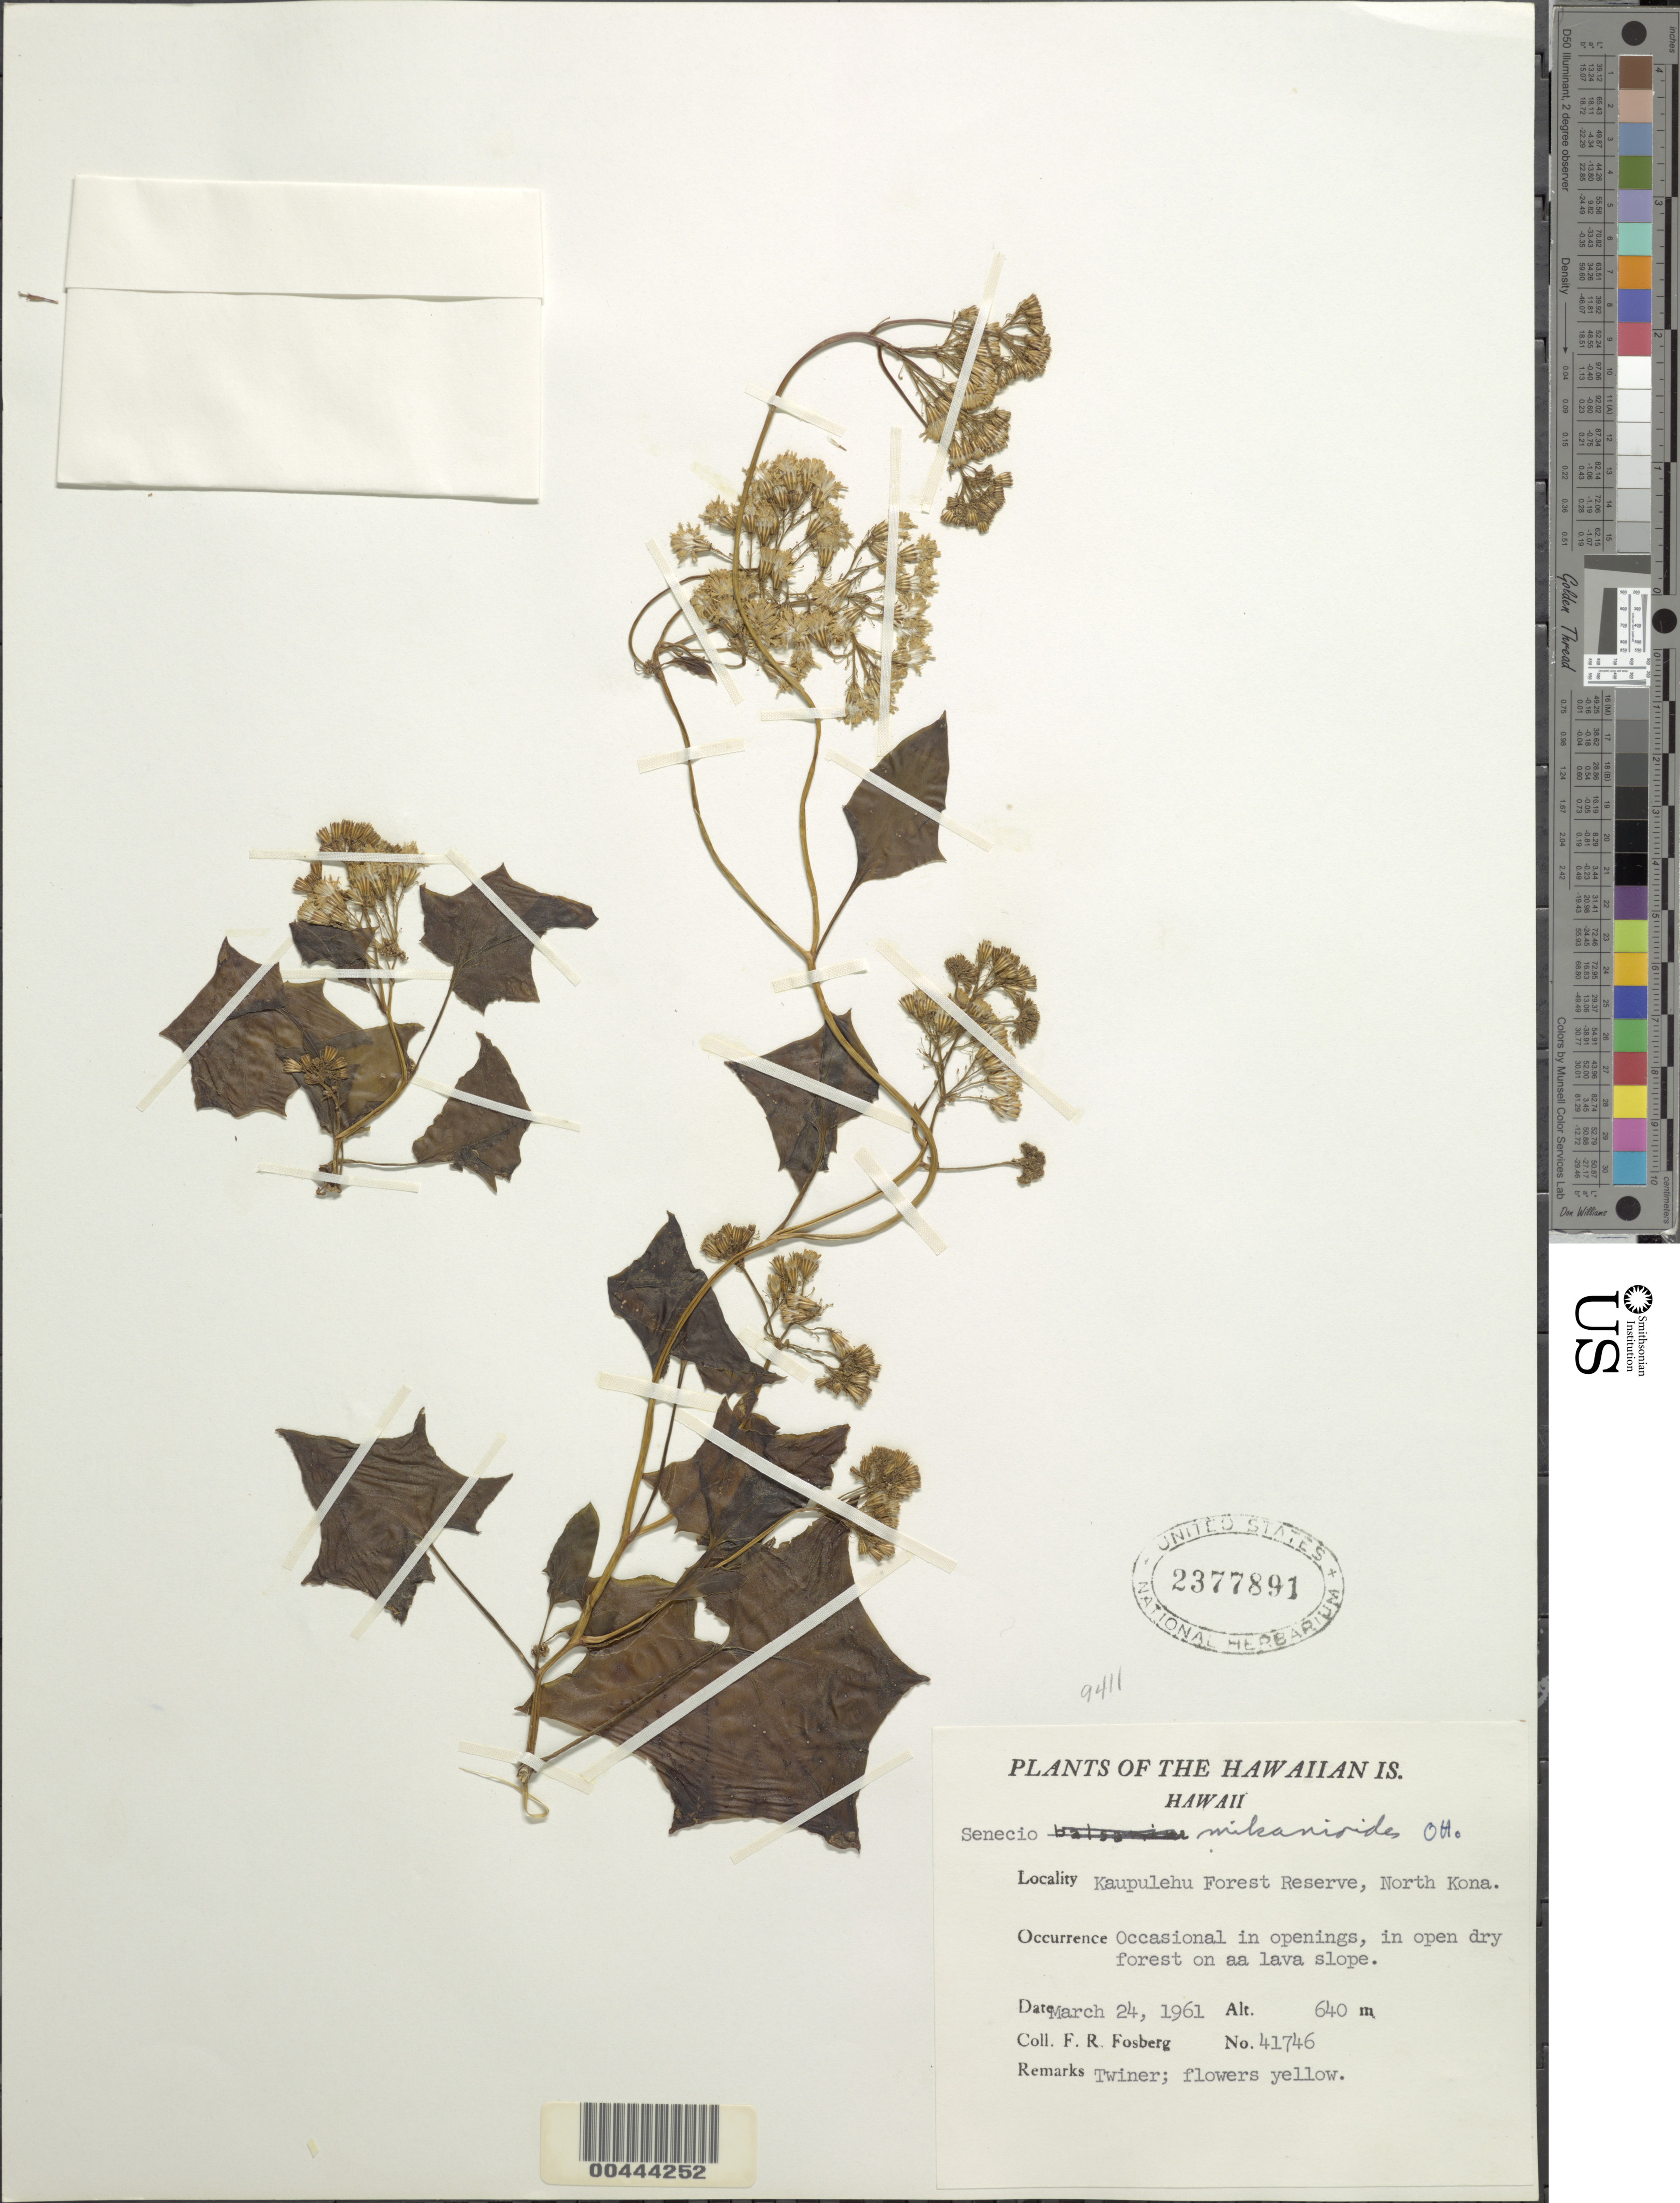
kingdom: Plantae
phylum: Tracheophyta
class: Magnoliopsida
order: Asterales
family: Asteraceae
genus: Delairea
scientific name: Delairea odorata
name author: Lem.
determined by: Wagner, W. L., (BOT), Smithsonian Institution - National Museum of Natural History (UNITED STATES)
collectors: F. R. Fosberg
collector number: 41746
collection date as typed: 24 Mar 1961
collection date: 1961-03-24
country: United States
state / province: Hawaii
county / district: Hawaii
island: Hawaii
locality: Kaupulehu Forest Reserve, North Kona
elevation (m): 640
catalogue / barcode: US 2377891